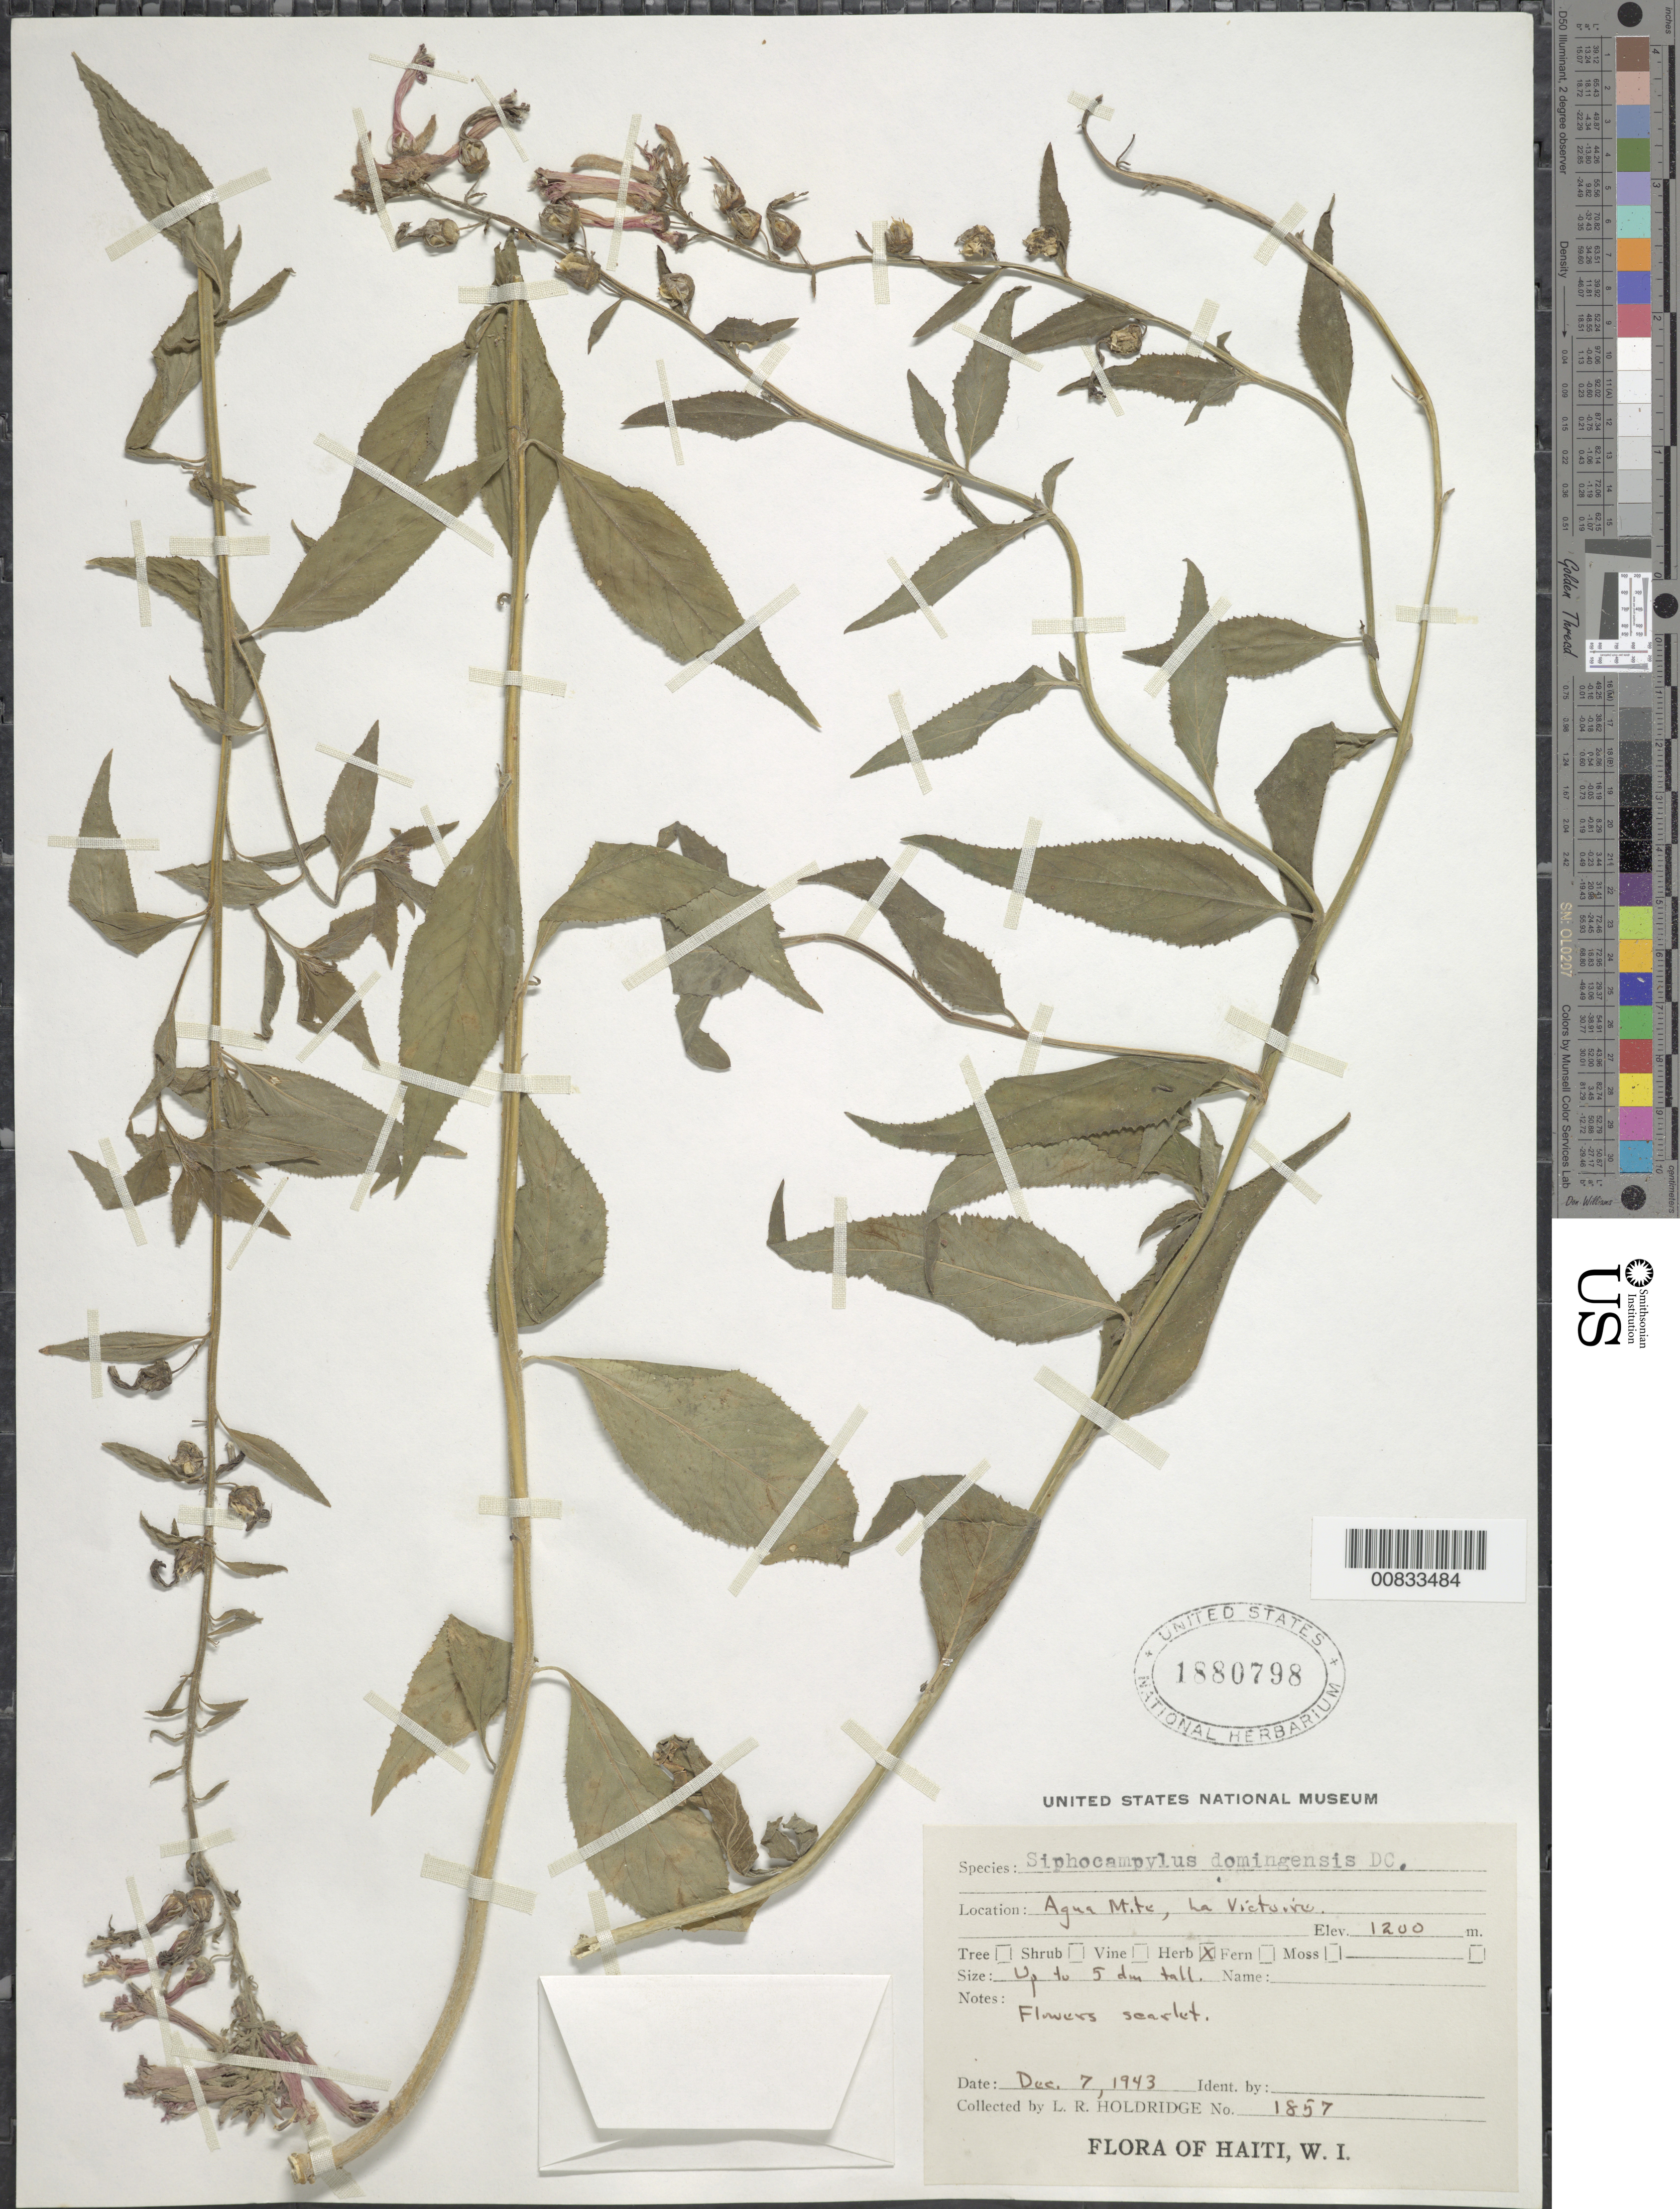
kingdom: Plantae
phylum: Tracheophyta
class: Magnoliopsida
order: Asterales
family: Campanulaceae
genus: Siphocampylus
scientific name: Siphocampylus domingensis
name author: A. DC.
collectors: L. Holdridge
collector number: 1857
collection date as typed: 07 Dec 1943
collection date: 1943-12-07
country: Haiti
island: Hispaniola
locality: Agua Mite, La Victoire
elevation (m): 1200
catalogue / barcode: US 1880798